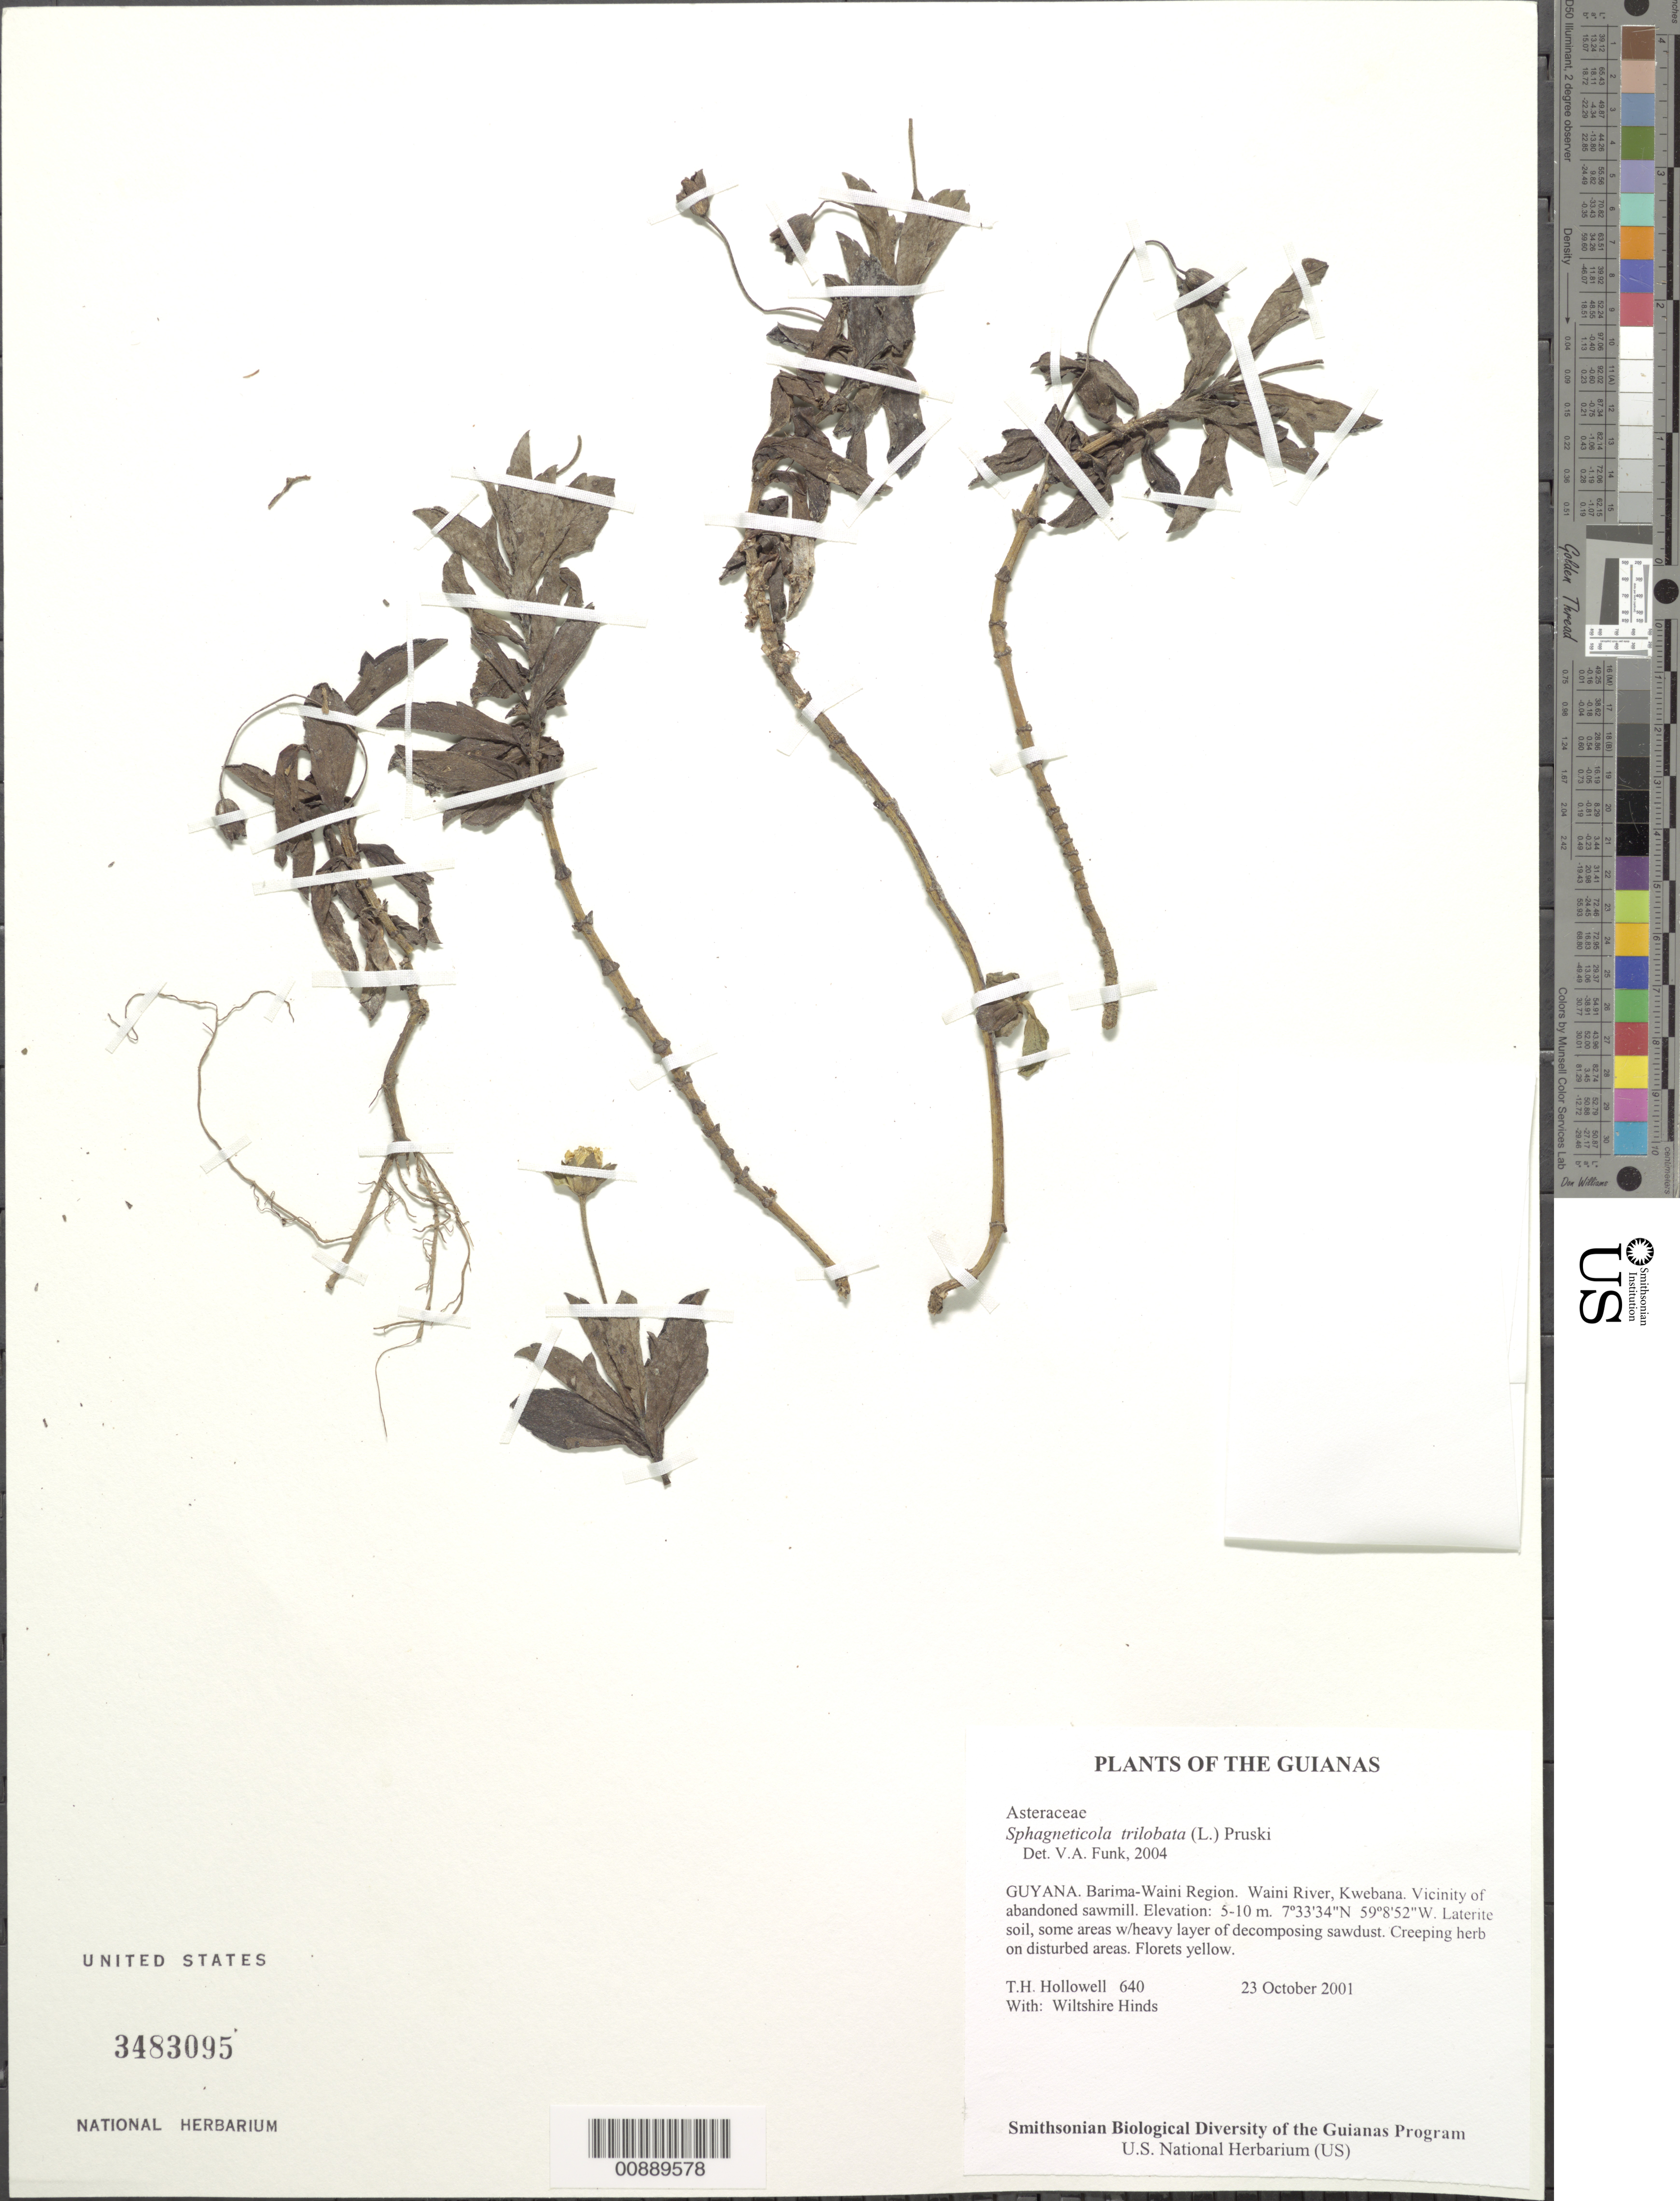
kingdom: Plantae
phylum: Tracheophyta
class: Magnoliopsida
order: Asterales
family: Asteraceae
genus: Sphagneticola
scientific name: Sphagneticola trilobata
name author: (L.) Pruski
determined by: Funk, Vicki A., (BOT), Smithsonian Institution - National Museum of Natural History (UNITED STATES)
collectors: T. Hollowell & W. Hinds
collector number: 640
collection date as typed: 23 October 2001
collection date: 2001-10-23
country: Guyana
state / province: Barima-Waini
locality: Waini River, Kwebana. Vicinity of abandoned sawmill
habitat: Laterite soil, some areas w/heavy layer of decomposing sawdust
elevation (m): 5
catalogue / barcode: US 3483095